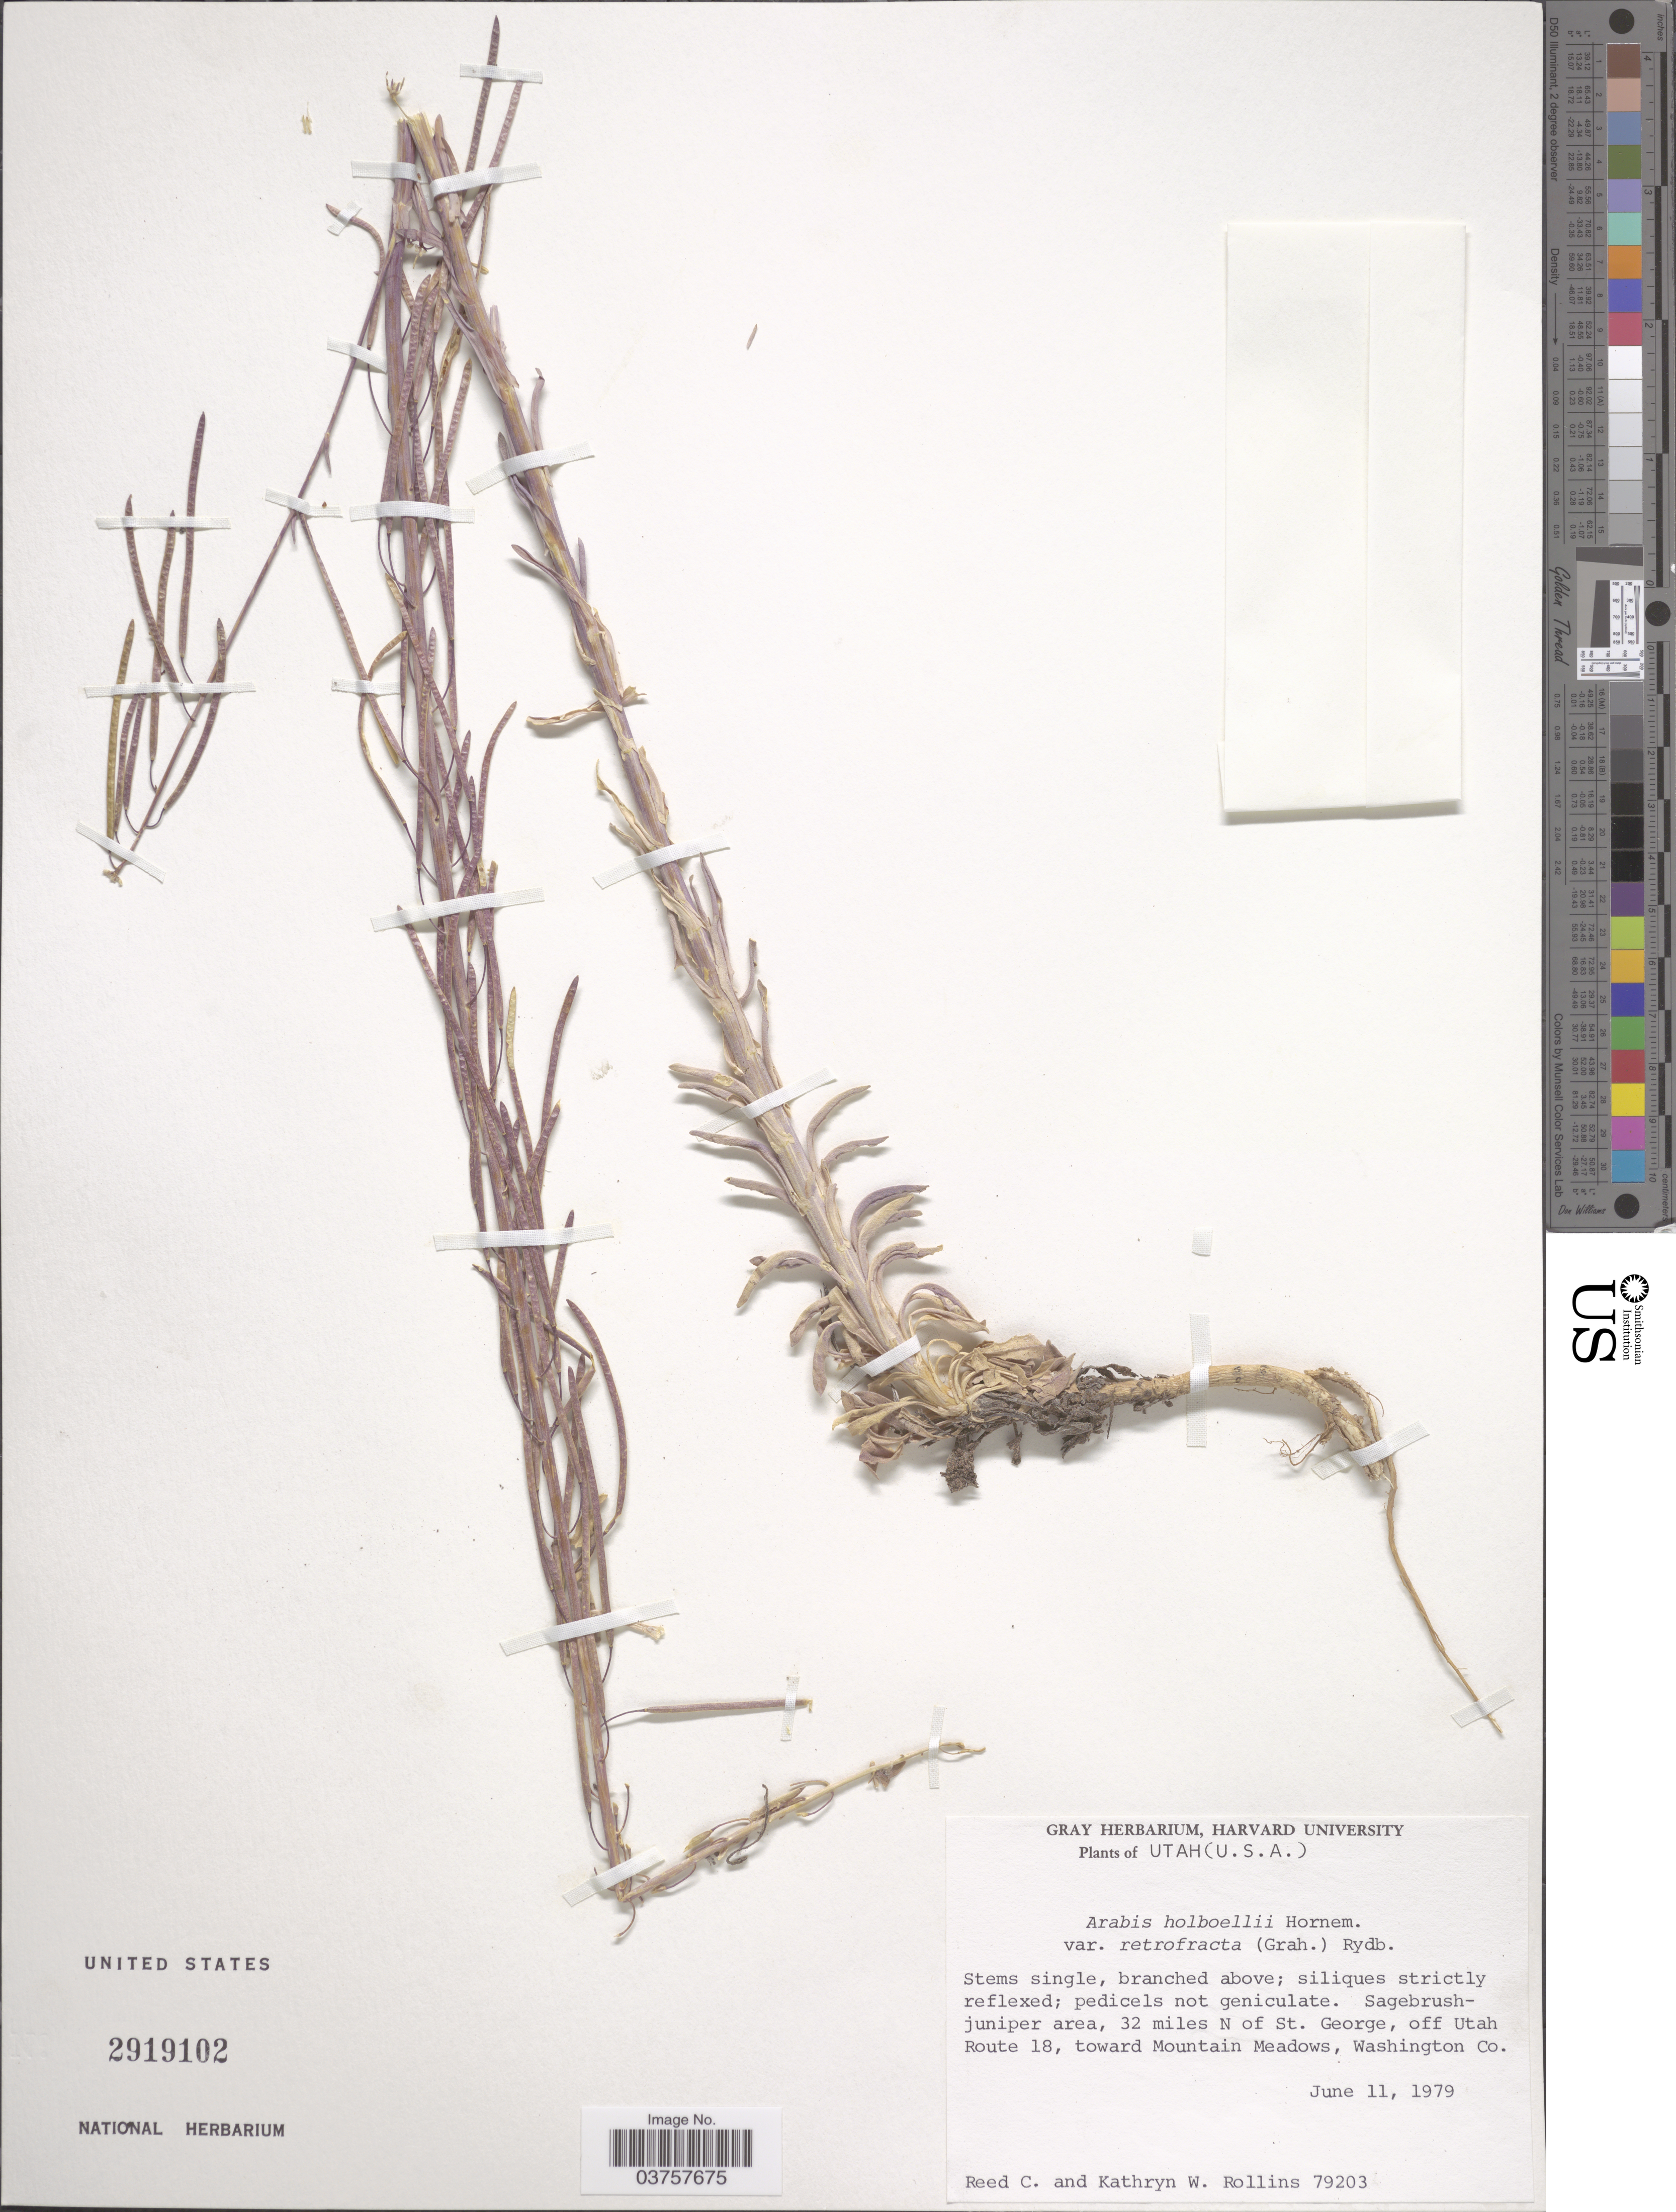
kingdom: Plantae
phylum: Tracheophyta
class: Magnoliopsida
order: Brassicales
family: Brassicaceae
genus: Arabis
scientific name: Arabis holboellii var. retrofracta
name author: Rydb.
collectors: R. C. Rollins & K. W. Rollins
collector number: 79203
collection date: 1979-06-11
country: United States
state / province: Utah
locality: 32 miles N of St. George, off Utah Route 18, toward Mountain Meadows, Washington Co.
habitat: sagebrush juniper area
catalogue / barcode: US 2919102